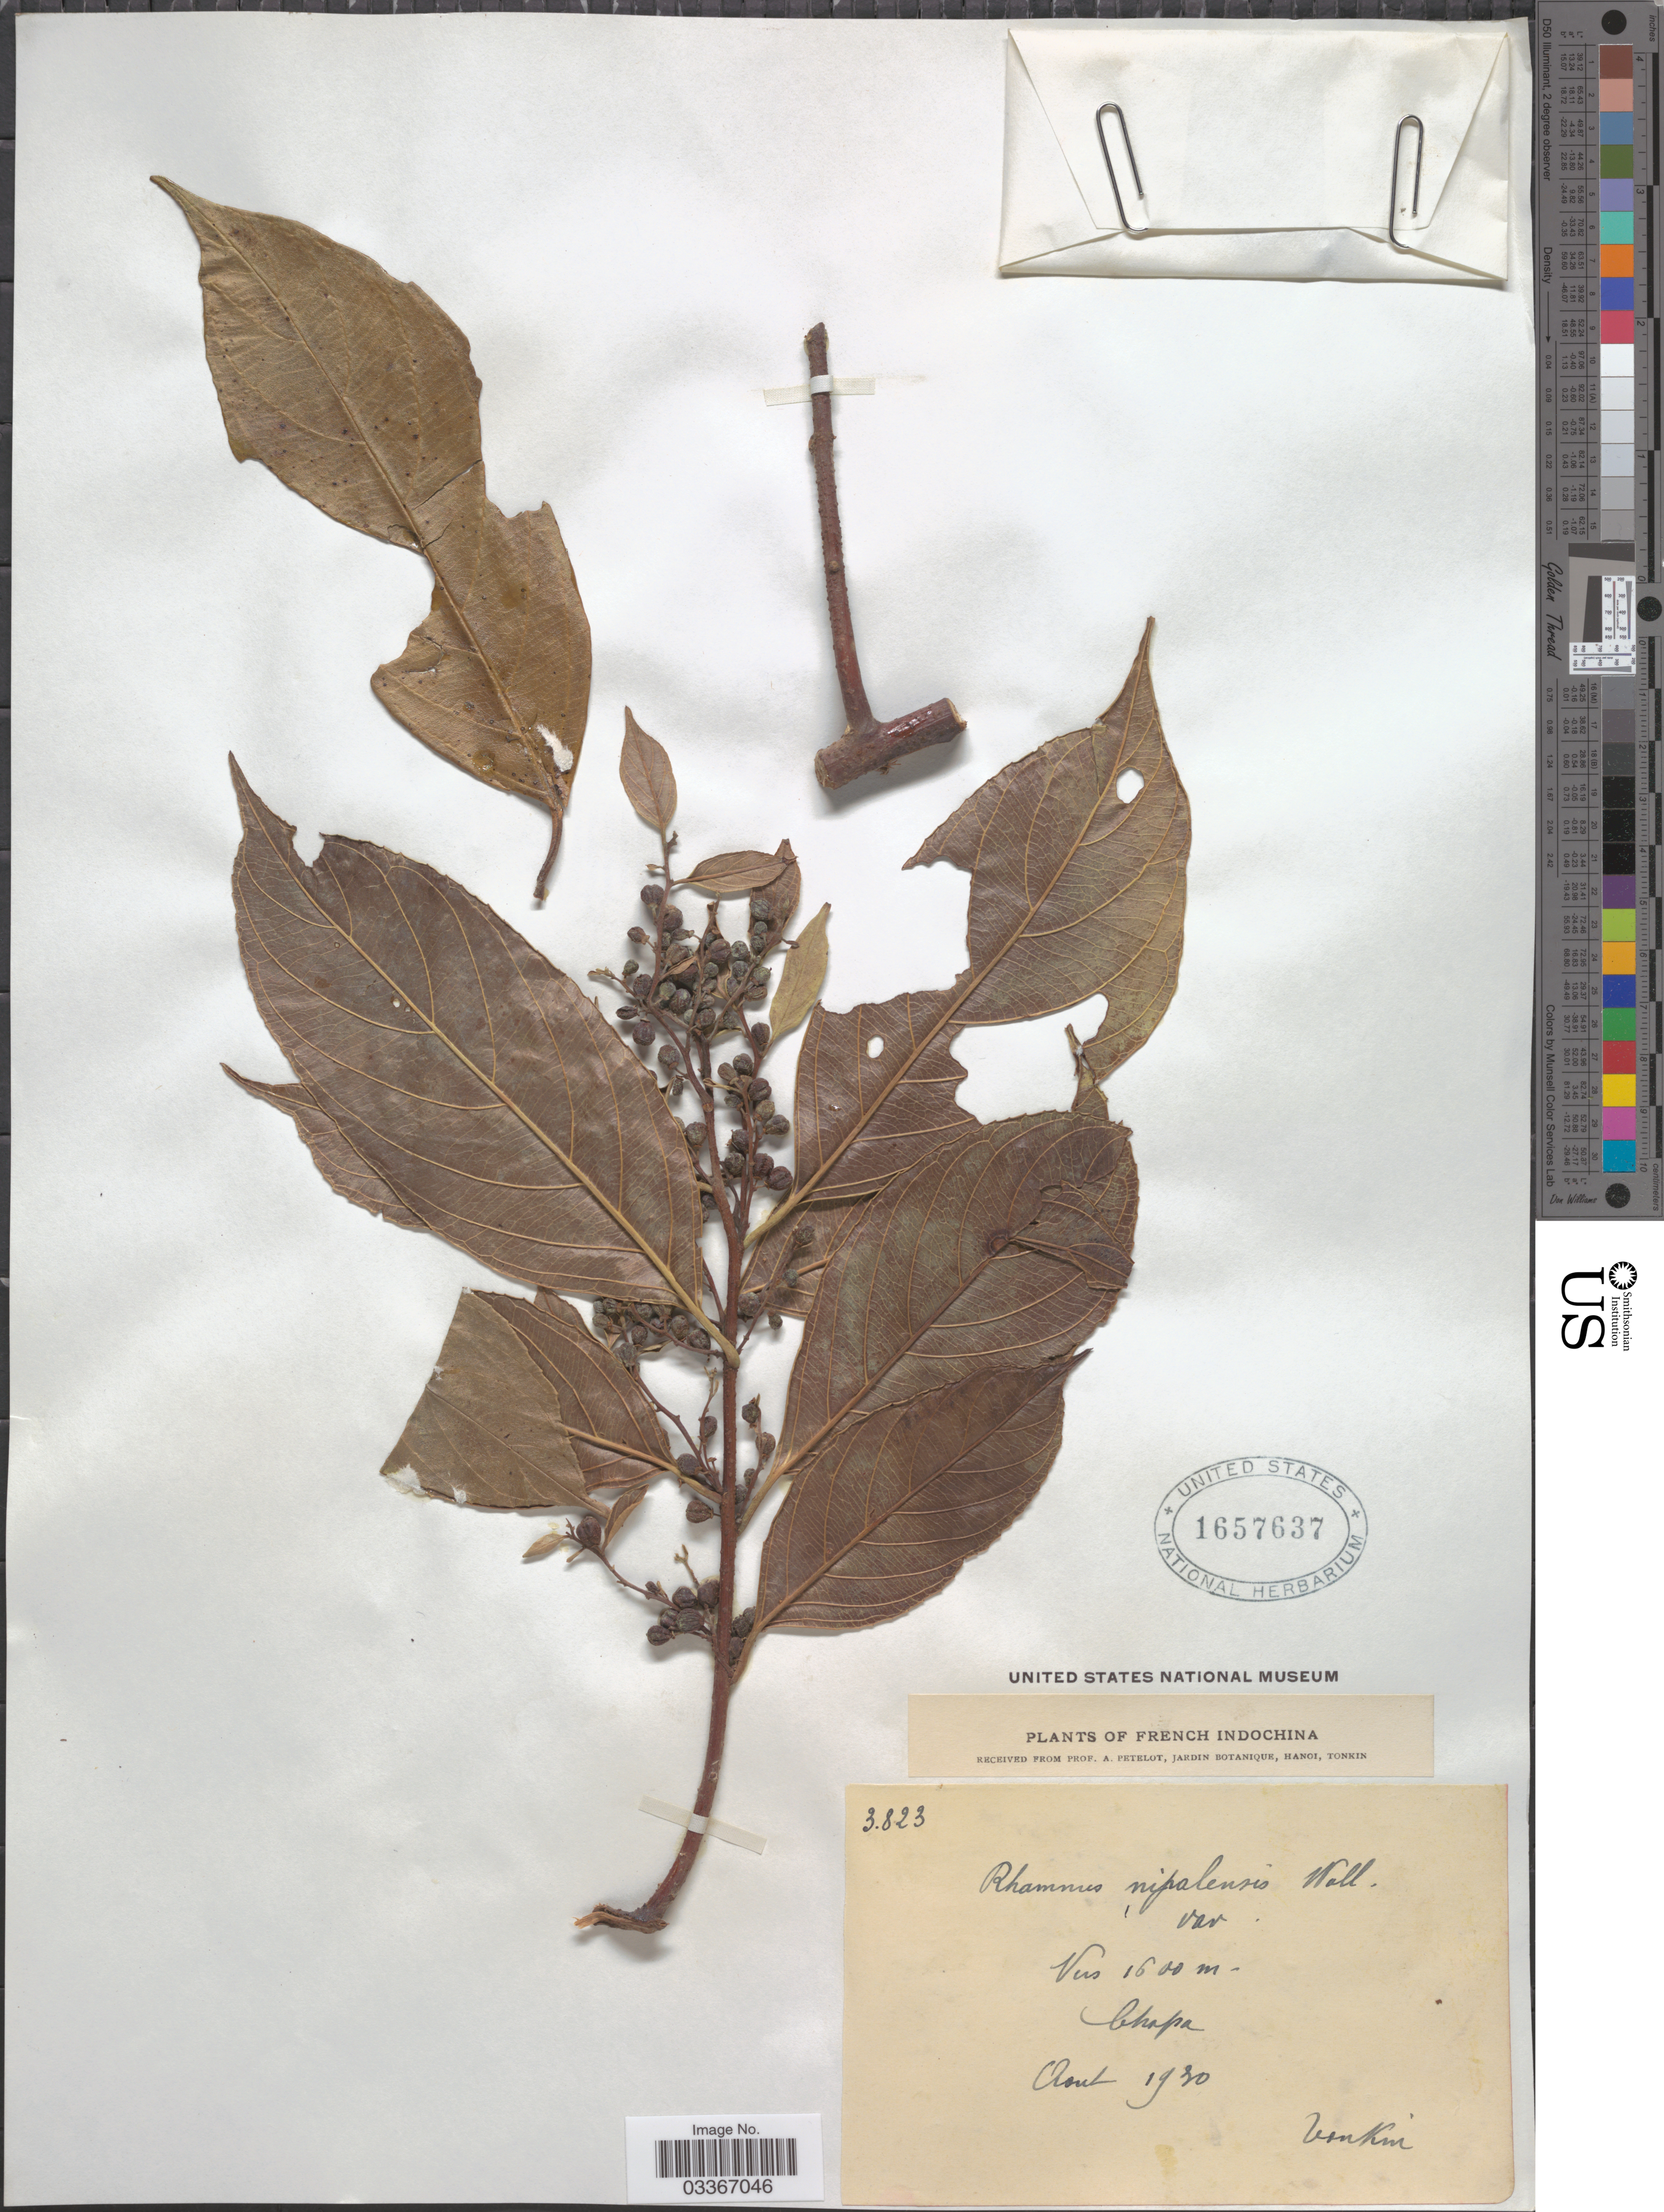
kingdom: Plantae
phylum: Tracheophyta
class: Magnoliopsida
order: Rosales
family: Rhamnaceae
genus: Rhamnus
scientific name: Rhamnus nepalensis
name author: (Wall.) M.A. Lawson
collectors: A. Petelot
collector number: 3823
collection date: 1930-08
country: Vietnam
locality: French Indochina. Chapa.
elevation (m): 1600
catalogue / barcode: US 1657637